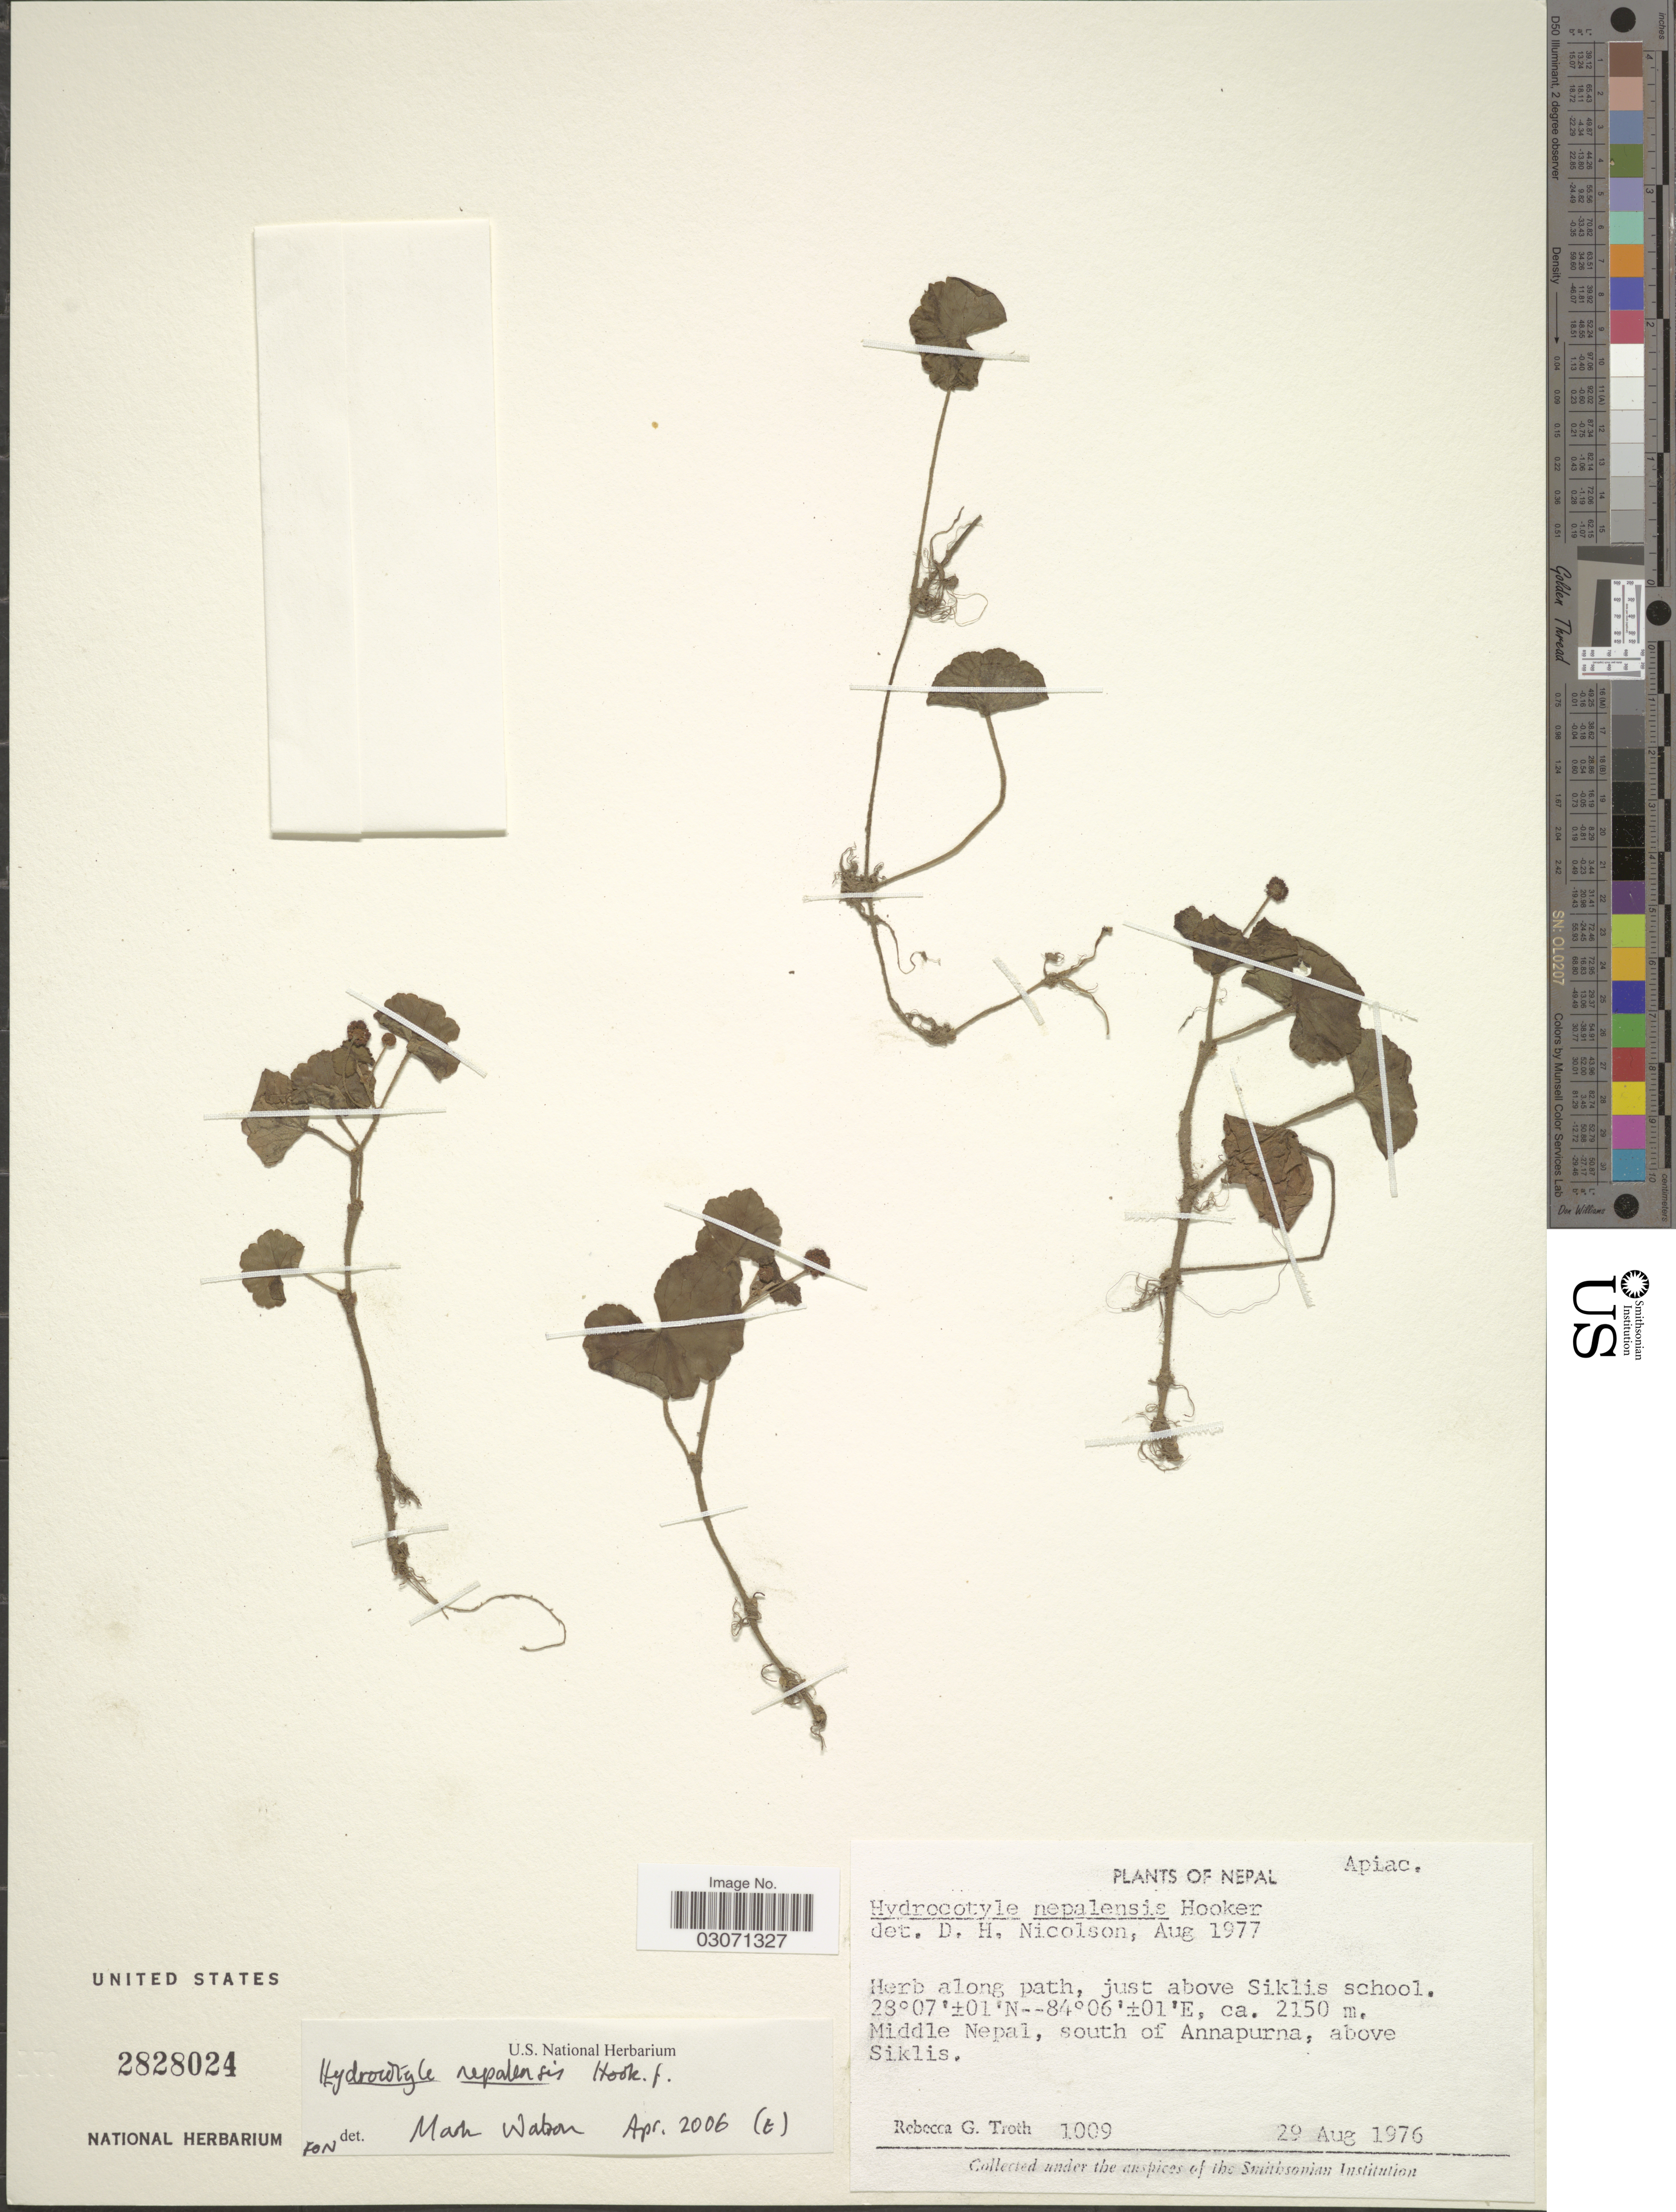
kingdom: Plantae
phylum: Tracheophyta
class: Magnoliopsida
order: Apiales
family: Araliaceae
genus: Hydrocotyle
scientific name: Hydrocotyle nepalensis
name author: Hook.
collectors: R. Troth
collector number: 1009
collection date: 1976-08-29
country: Nepal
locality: Just above Siklis school. Middle Nepal, south of Annapurna, above Siklis.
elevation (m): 2150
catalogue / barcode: US 2828024